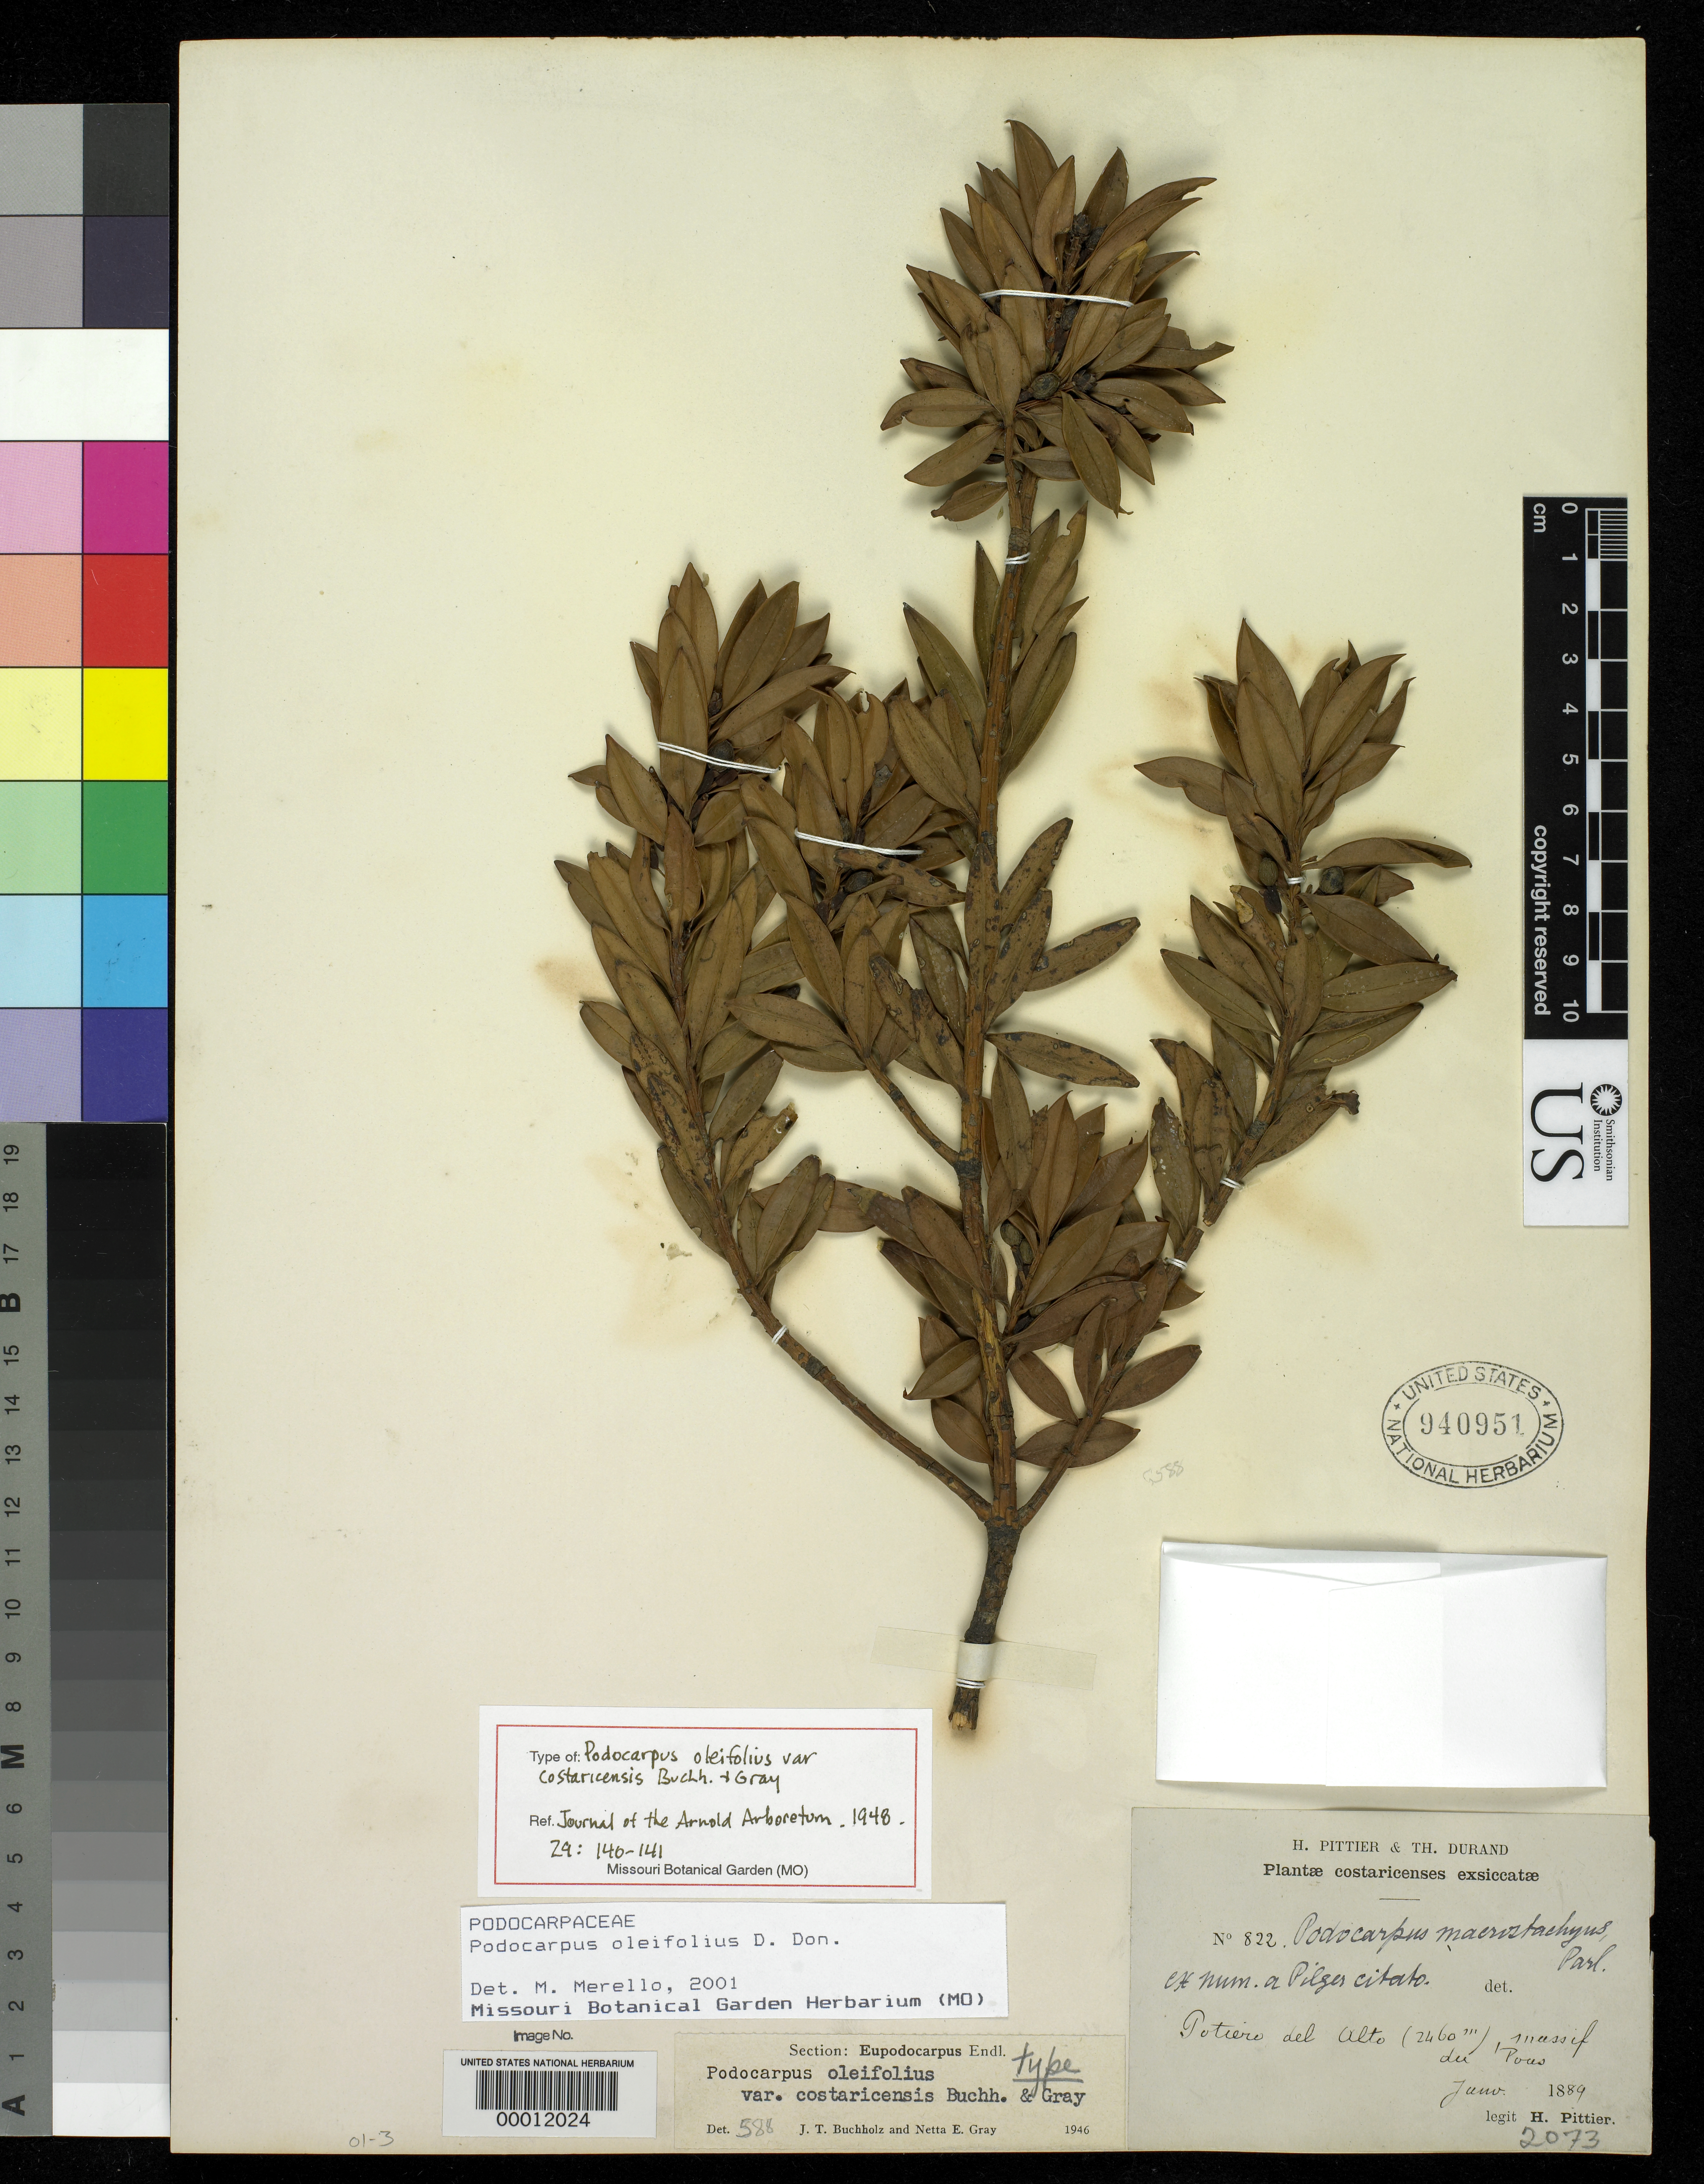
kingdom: Plantae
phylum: Tracheophyta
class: Pinopsida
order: Pinales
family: Podocarpaceae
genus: Podocarpus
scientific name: Podocarpus oleifolius var. costaricensis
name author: J. Buchholz & N.E. Gray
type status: Holotype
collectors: H. F. Pittier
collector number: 822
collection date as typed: Jan 1889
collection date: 1889-01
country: Costa Rica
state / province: Alajuela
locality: Potiero del Alto, Volcan Poás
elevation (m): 2460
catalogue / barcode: US 940951